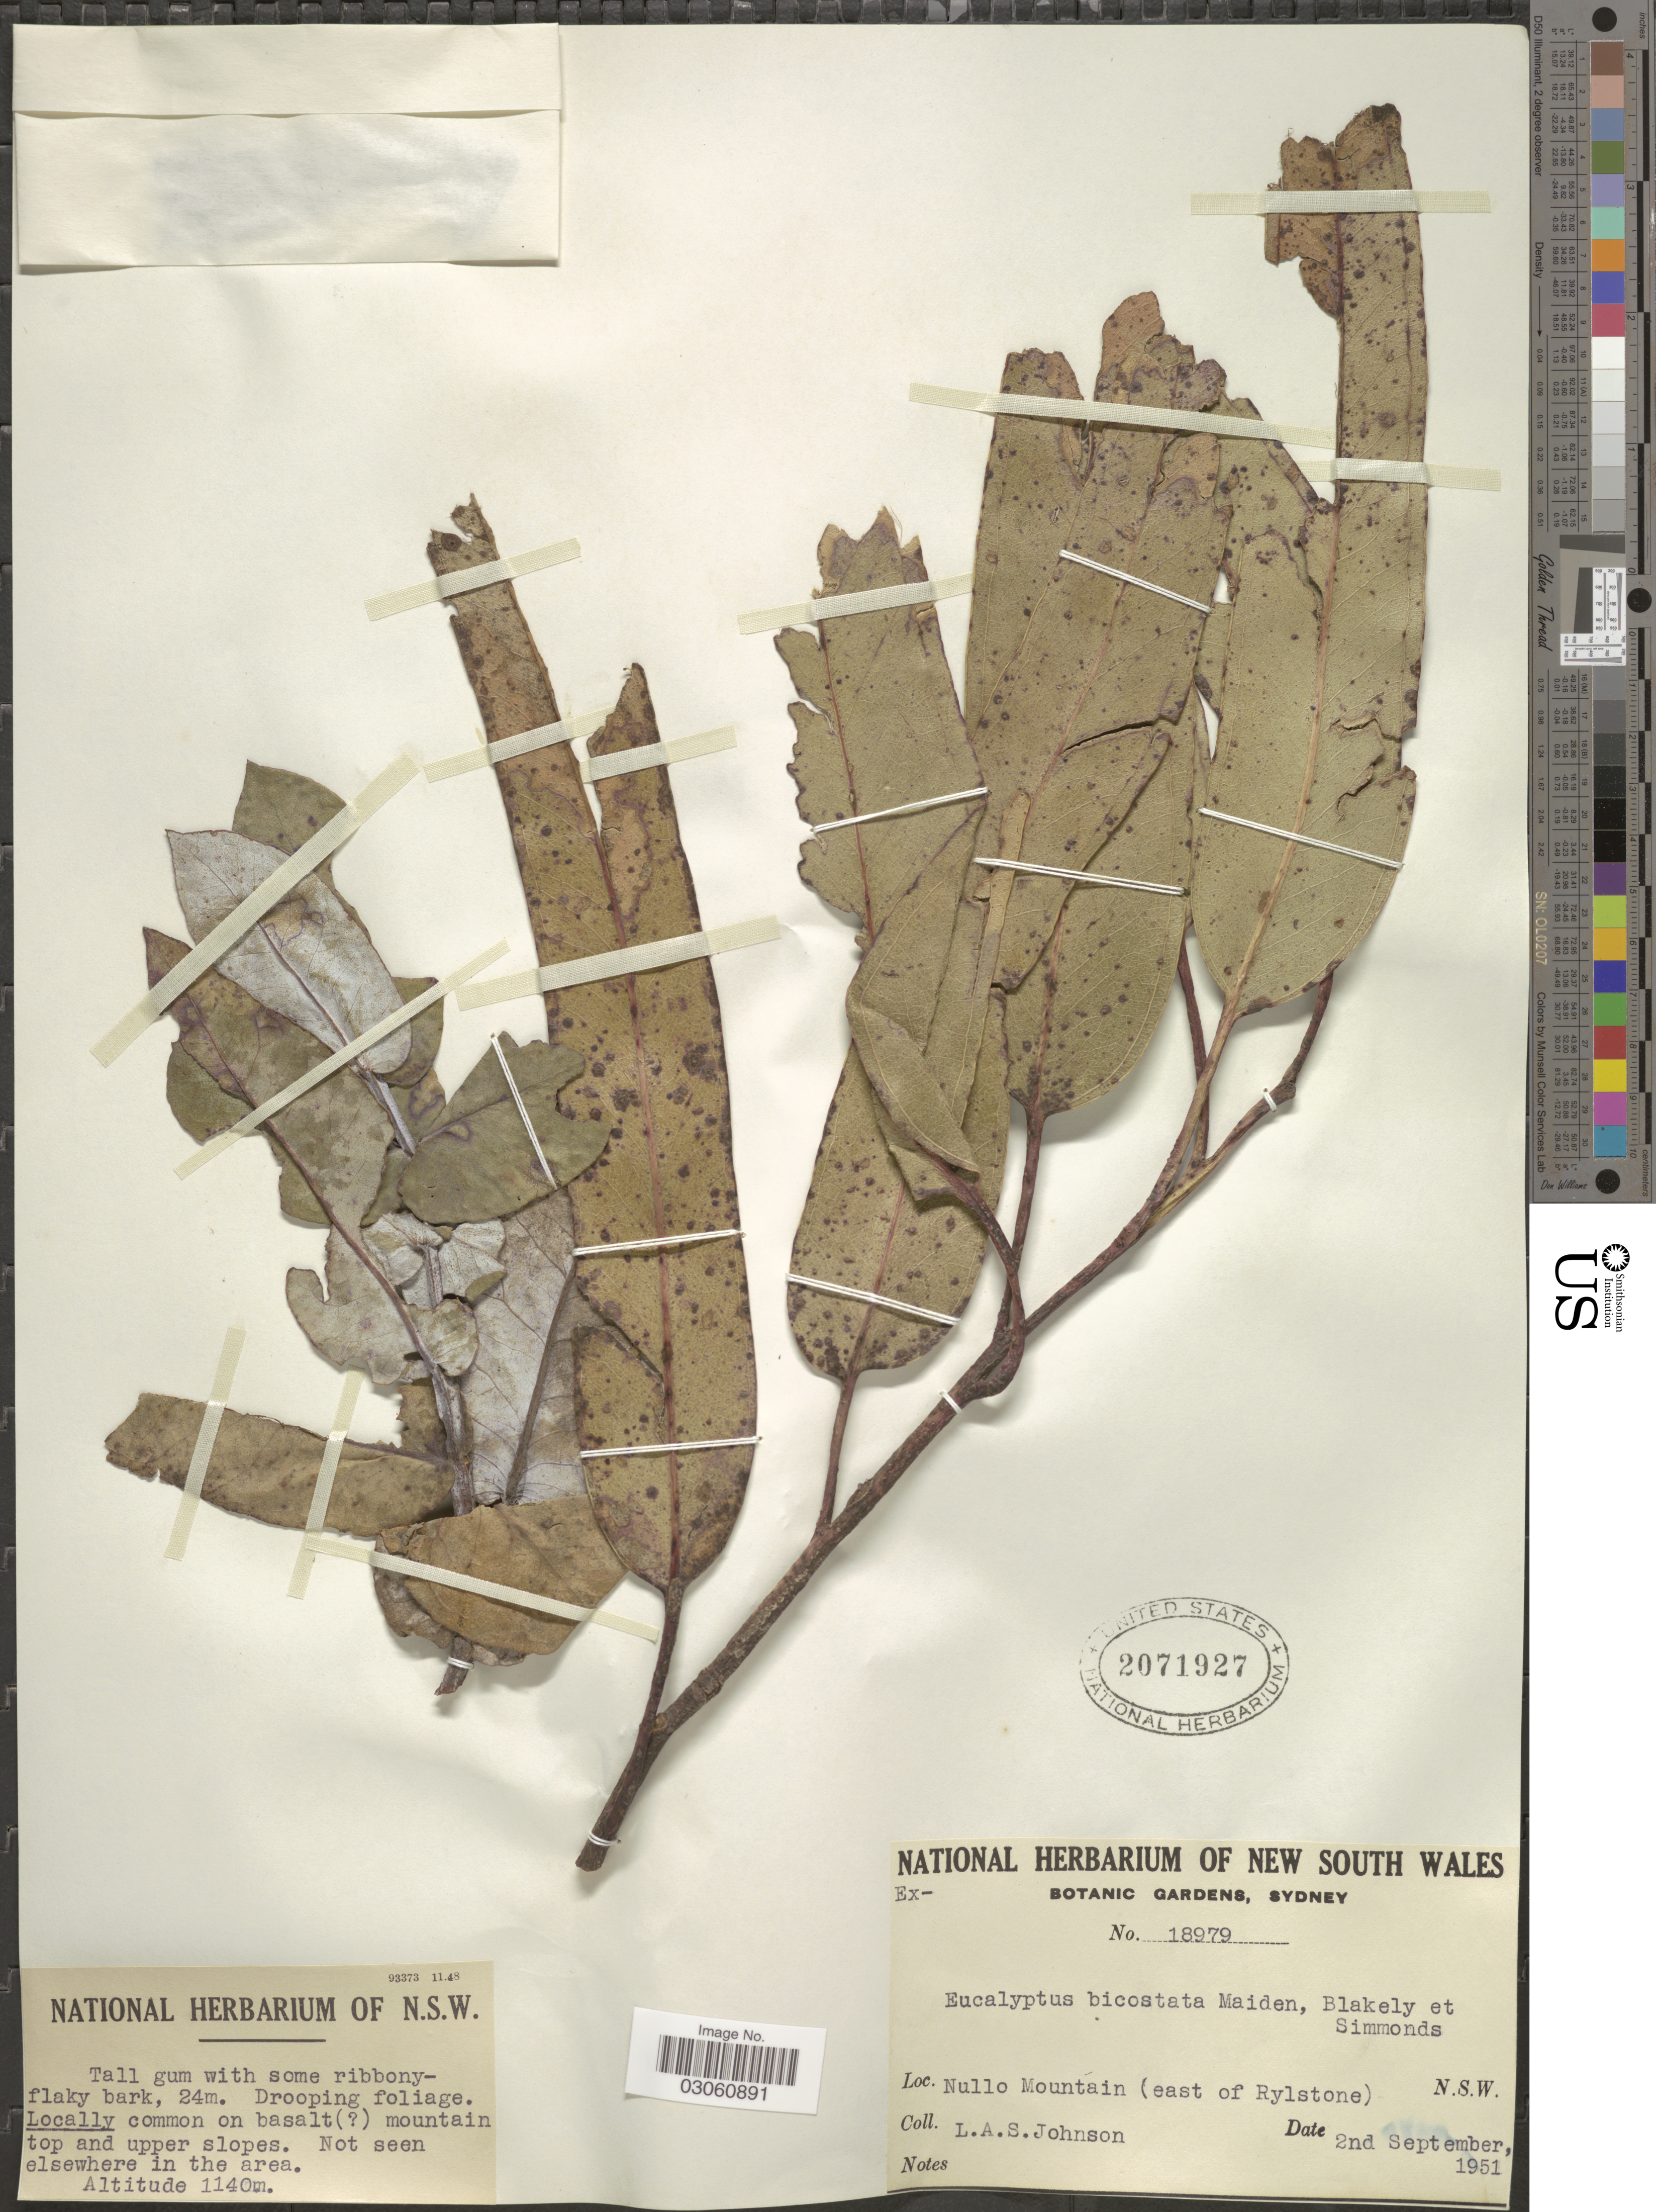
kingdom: Plantae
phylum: Tracheophyta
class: Magnoliopsida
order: Myrtales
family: Myrtaceae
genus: Eucalyptus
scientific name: Eucalyptus bicostata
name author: Maiden et al.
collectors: L. A. S. Johnson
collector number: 18979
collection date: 1951-09-02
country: Australia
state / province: New South Wales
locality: Nullo Mountain (east of Rylstone).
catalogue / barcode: US 2071927